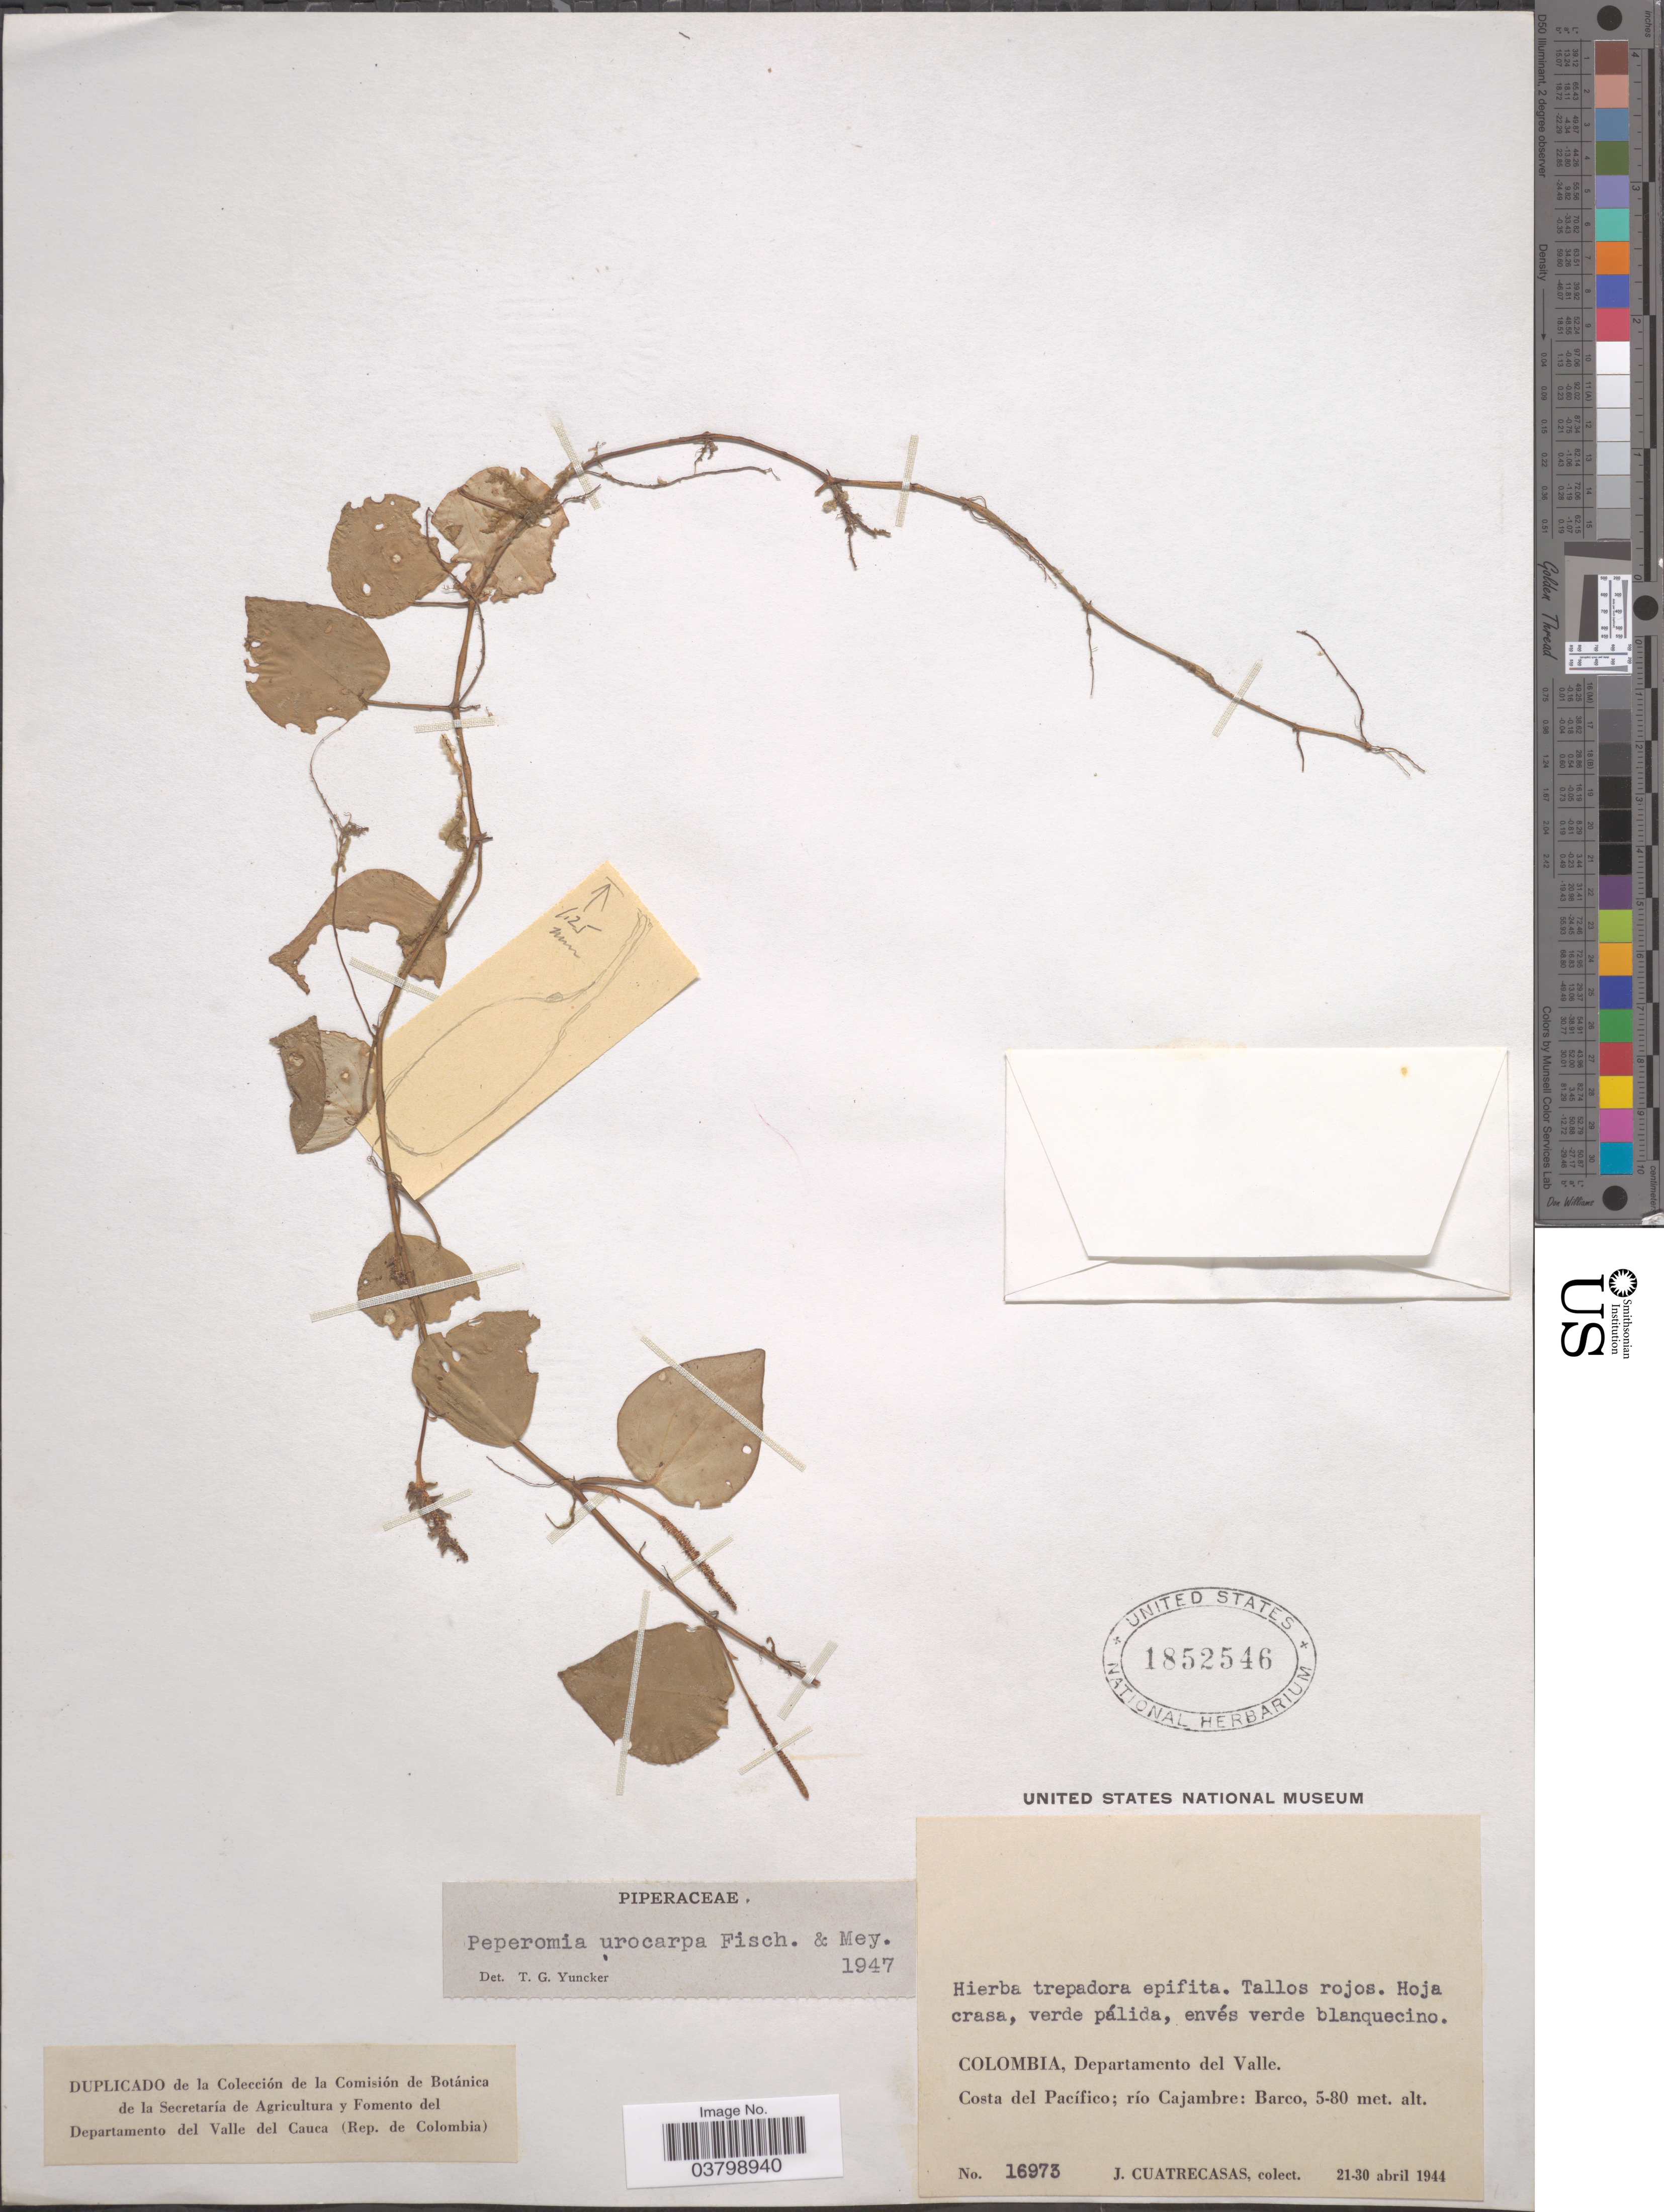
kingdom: Plantae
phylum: Tracheophyta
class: Magnoliopsida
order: Piperales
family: Piperaceae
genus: Peperomia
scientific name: Peperomia urocarpa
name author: Fisch. & C.A. Mey.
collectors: J. Cuatrecasas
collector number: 16973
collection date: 1944-04-21/1944-04-30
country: Colombia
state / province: Valle del Cauca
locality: Departamento del Valle. Costa del Pacífico; río Cajambre: Barco.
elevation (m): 5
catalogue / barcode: US 1852546